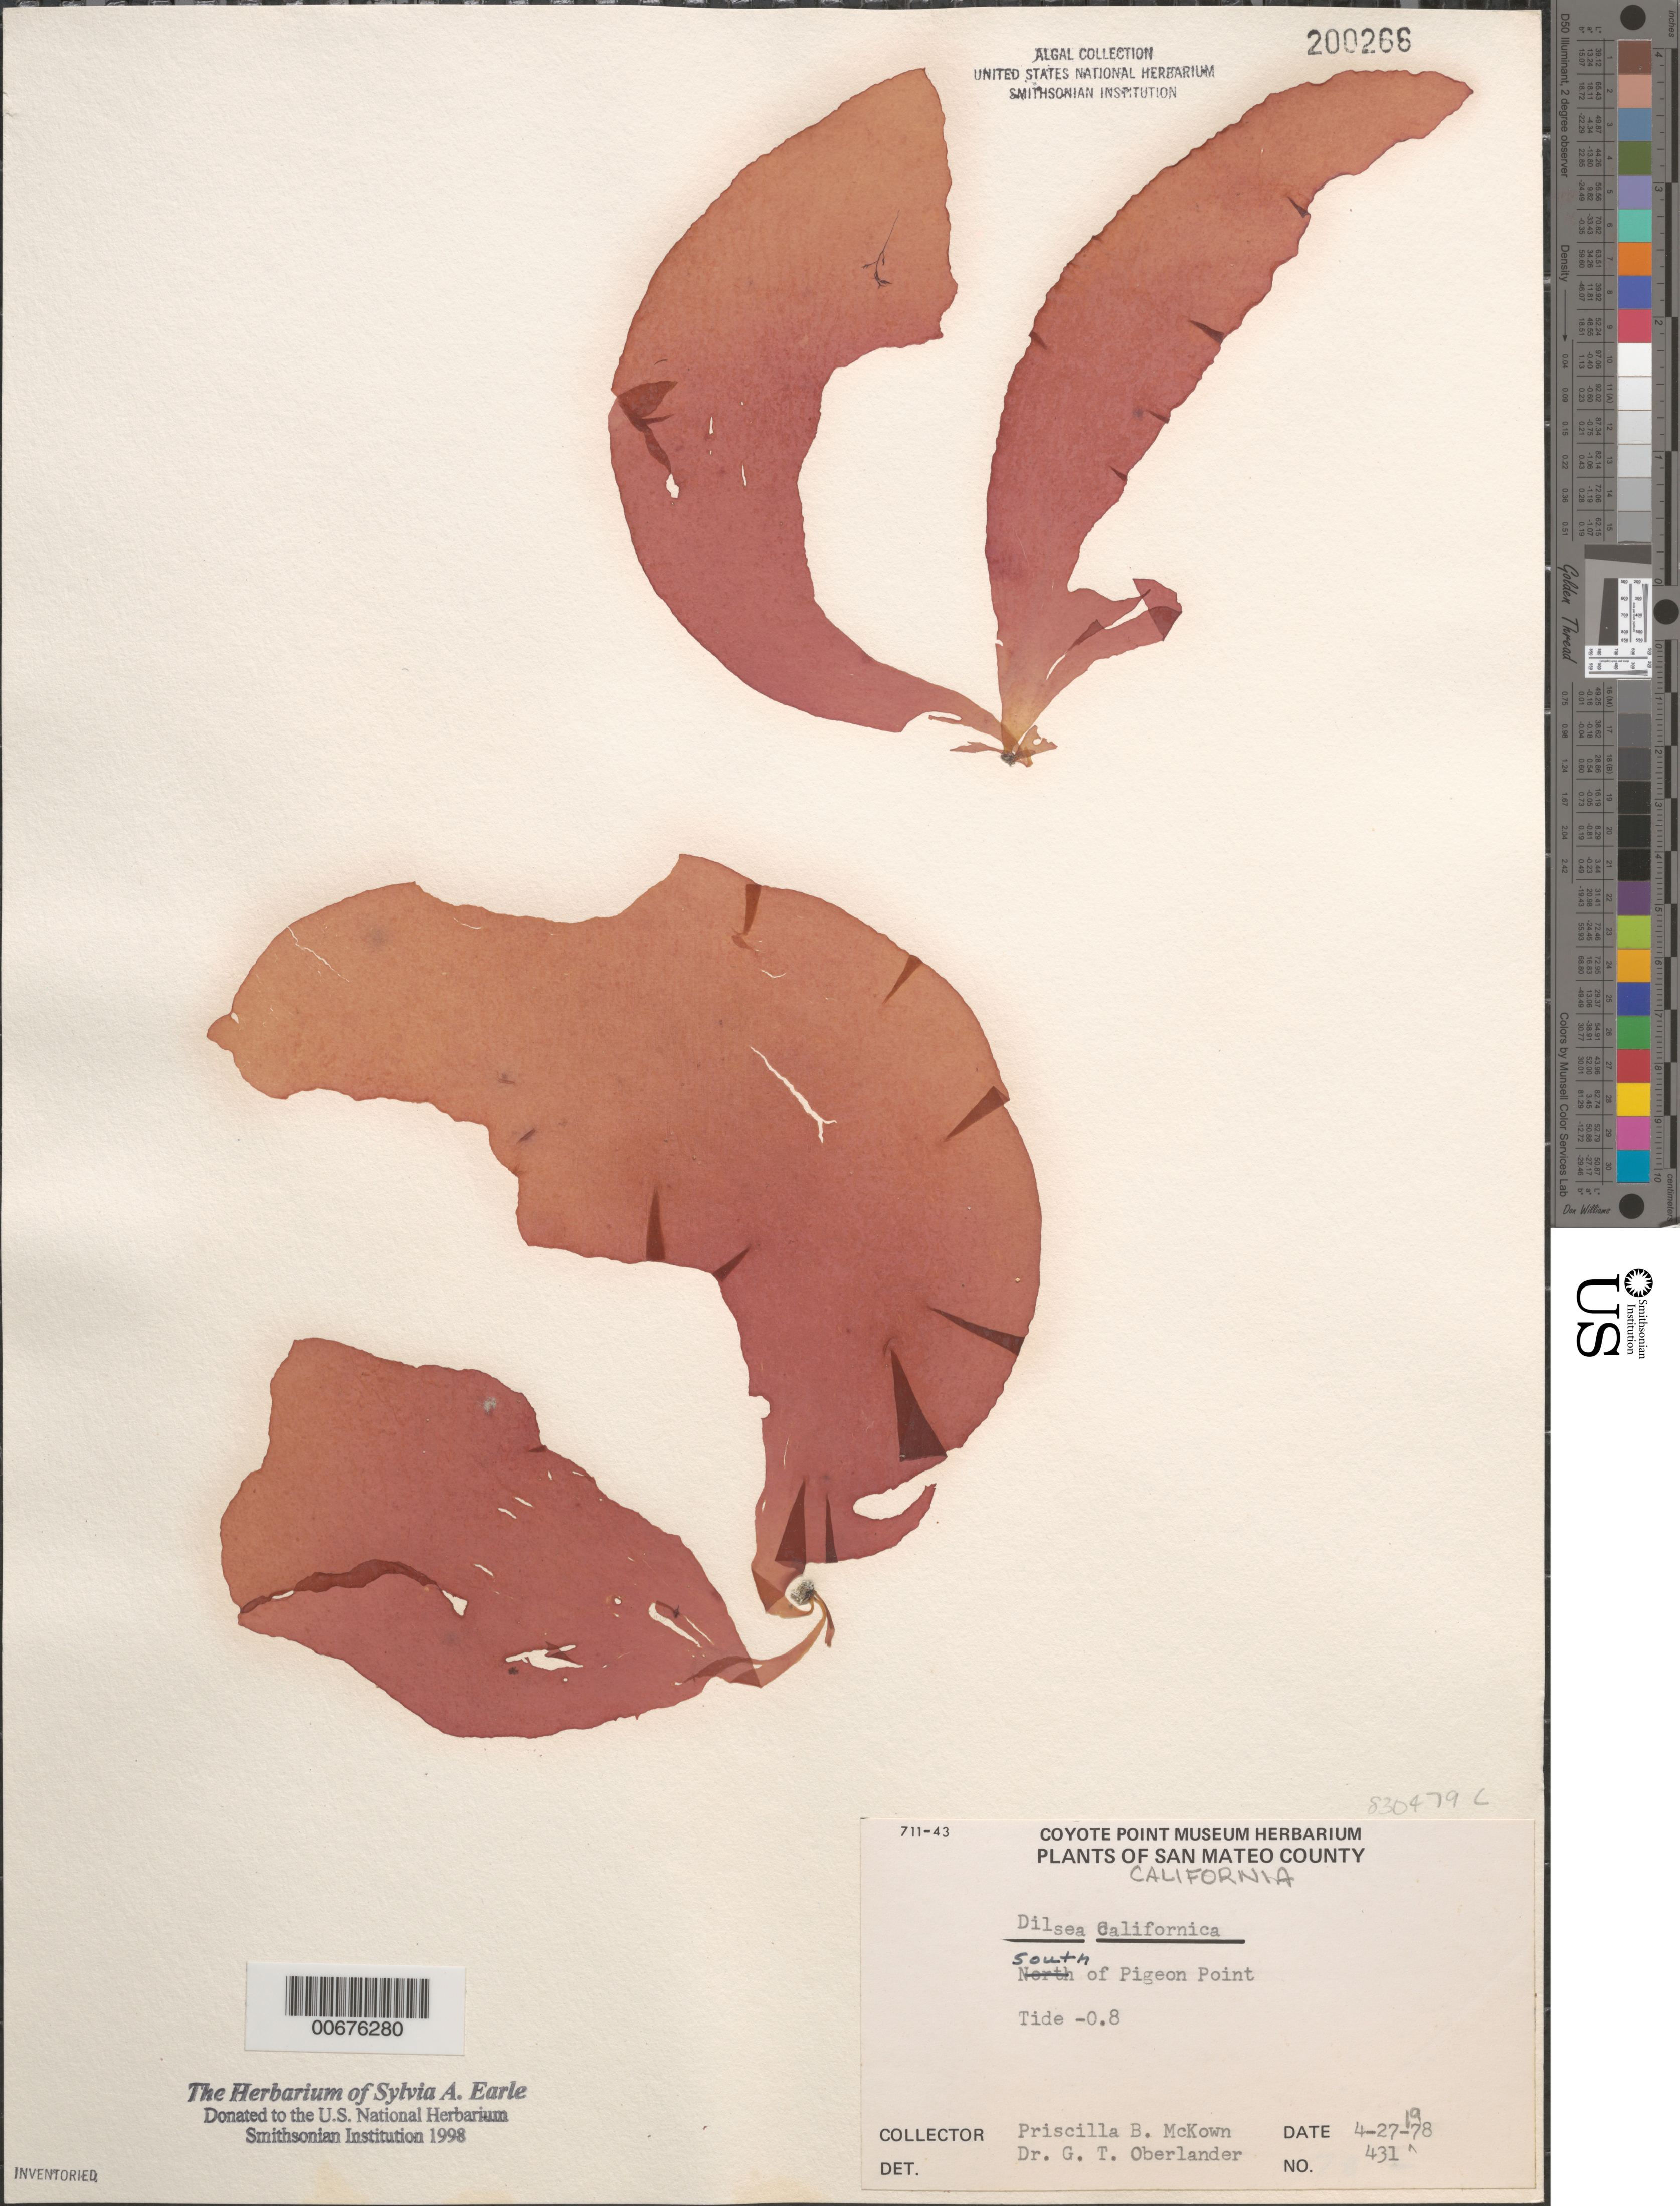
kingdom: Plantae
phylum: Rhodophyta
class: Florideophyceae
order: Gigartinales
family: Dumontiaceae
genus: Dilsea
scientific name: Dilsea californica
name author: (J. Agardh) Kuntze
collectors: P. McKown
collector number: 431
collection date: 1978-04-27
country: United States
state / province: California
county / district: San Mateo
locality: San Mateo County. South of Pigeon Point.